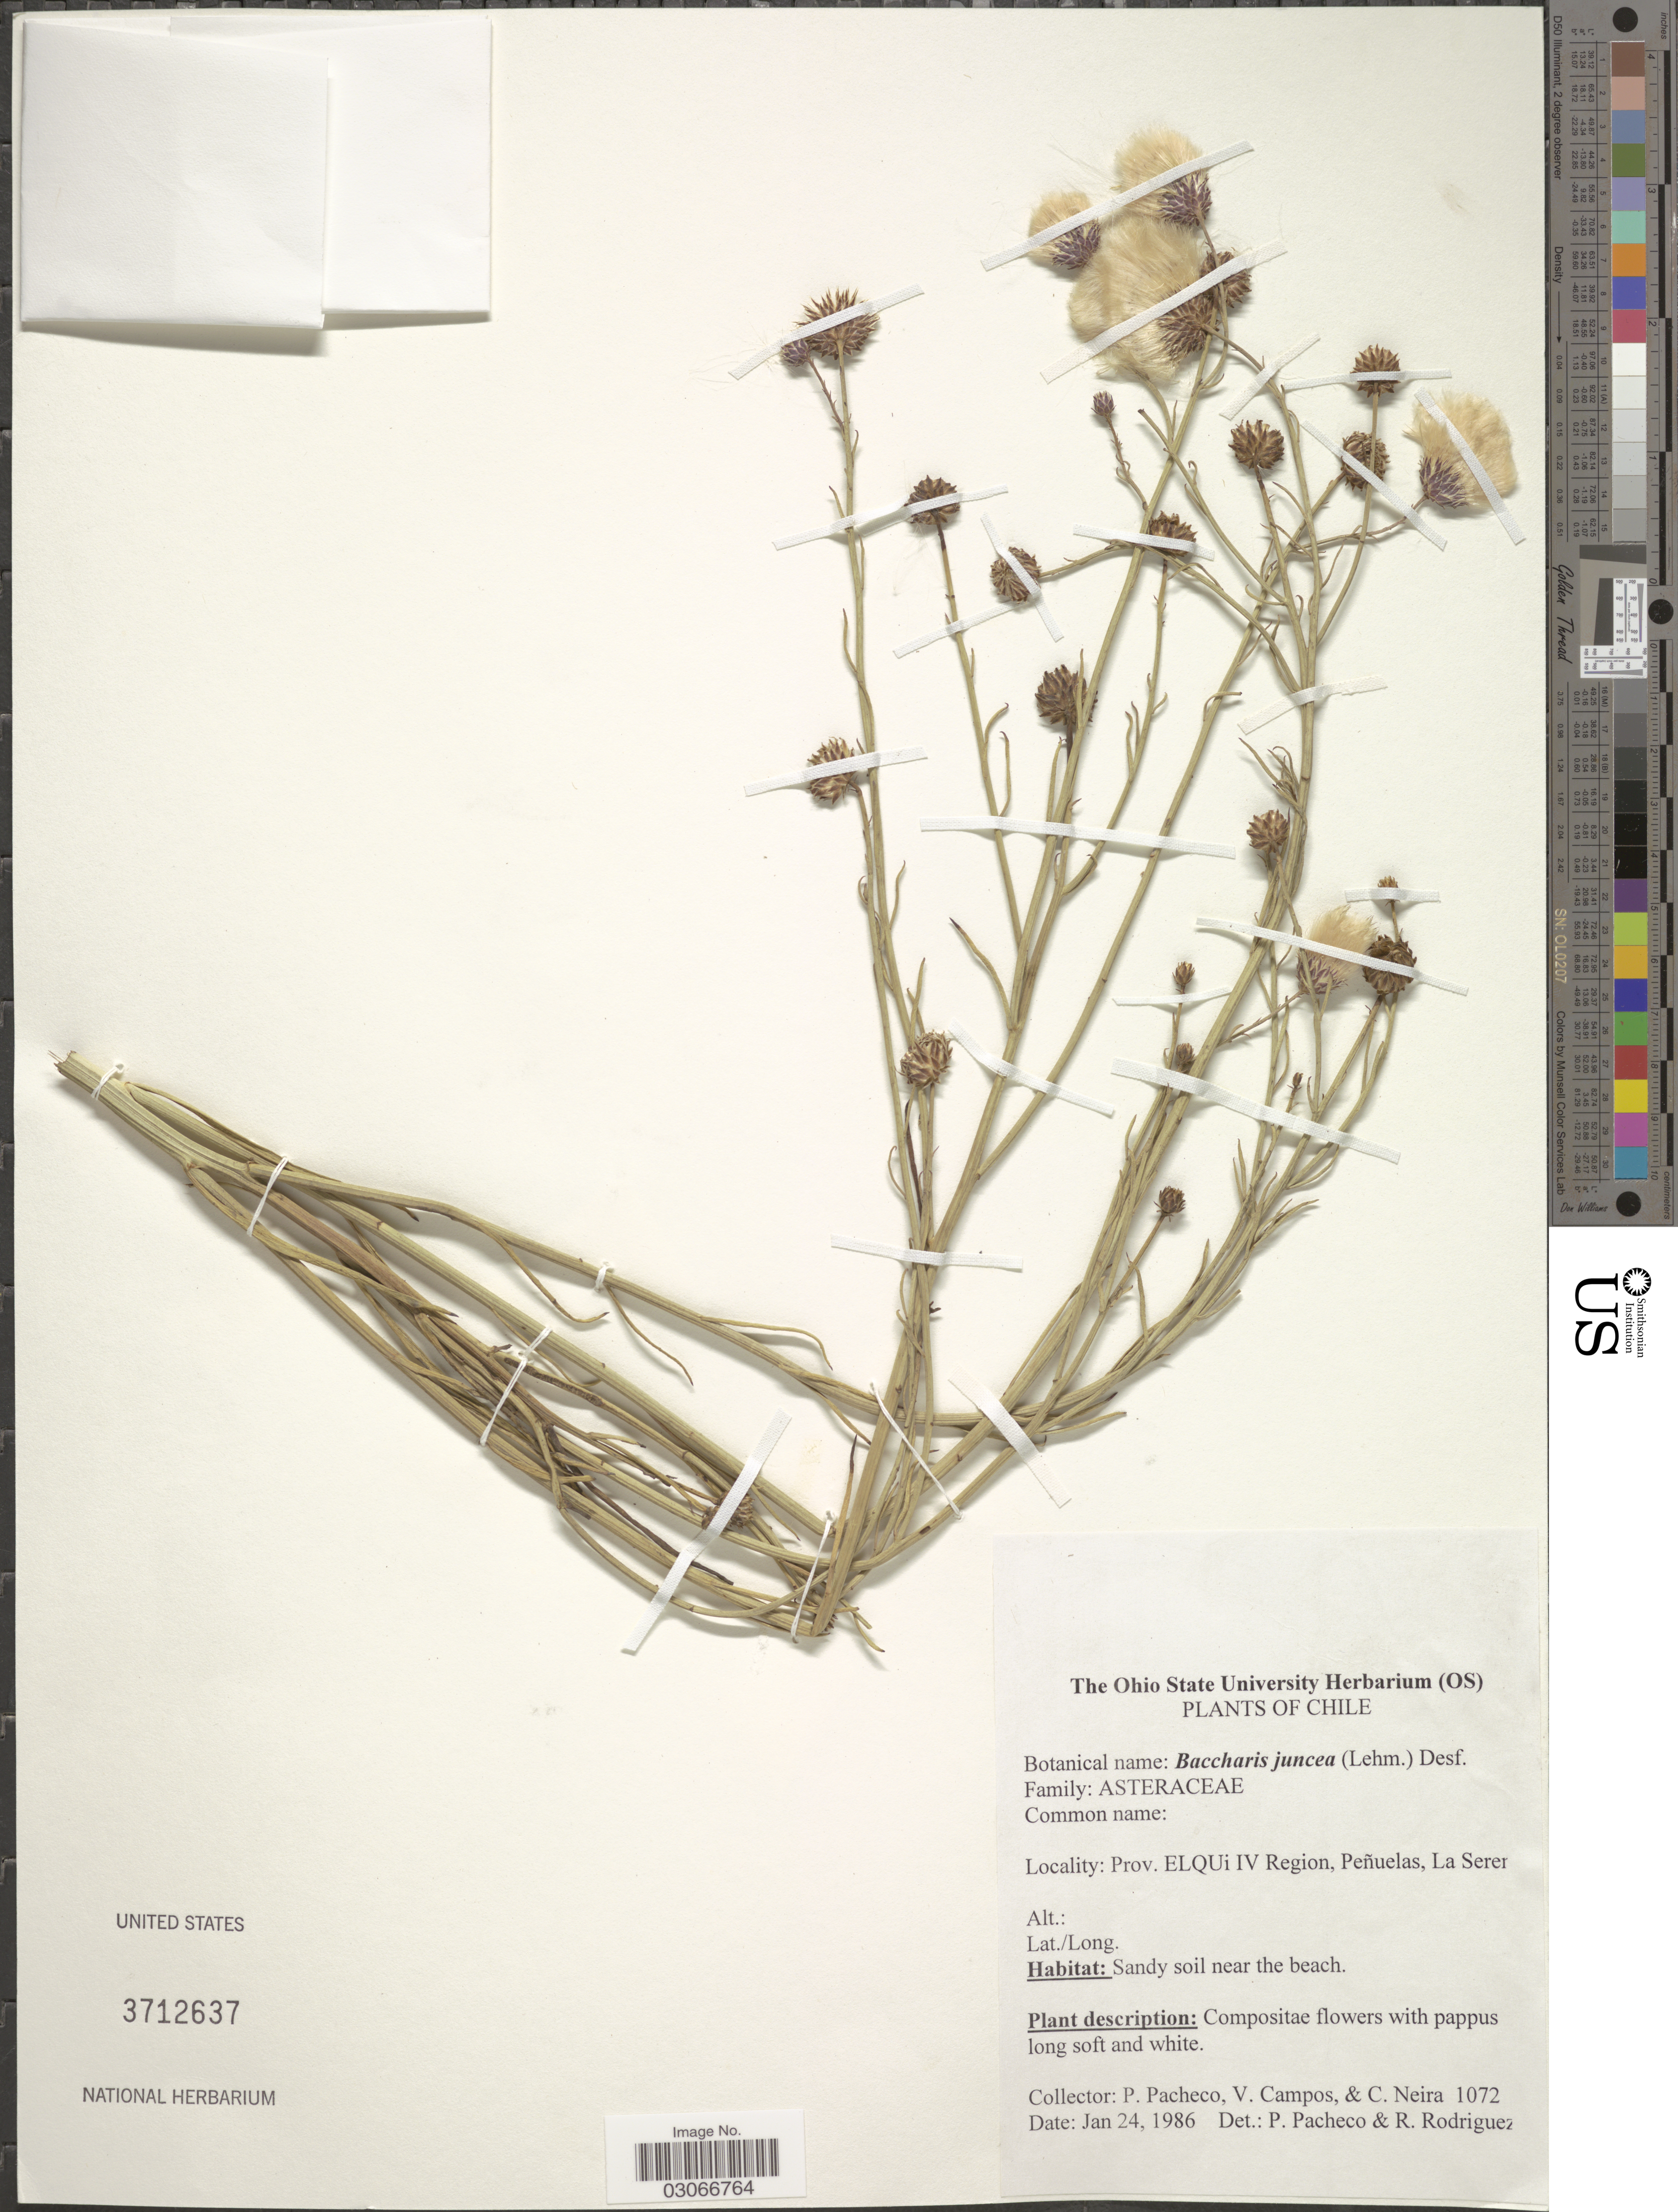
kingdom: Plantae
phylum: Tracheophyta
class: Magnoliopsida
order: Asterales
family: Asteraceae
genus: Baccharis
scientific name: Baccharis juncea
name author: (Lehm.) Desf.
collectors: P. Pacheco, V. Campos & C. Neira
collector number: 1072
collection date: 1986-01-24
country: Chile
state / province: Coquimbo (IV)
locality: Prov. Elqui IV Region, Peñuelas, La Serer.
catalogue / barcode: US 3712637